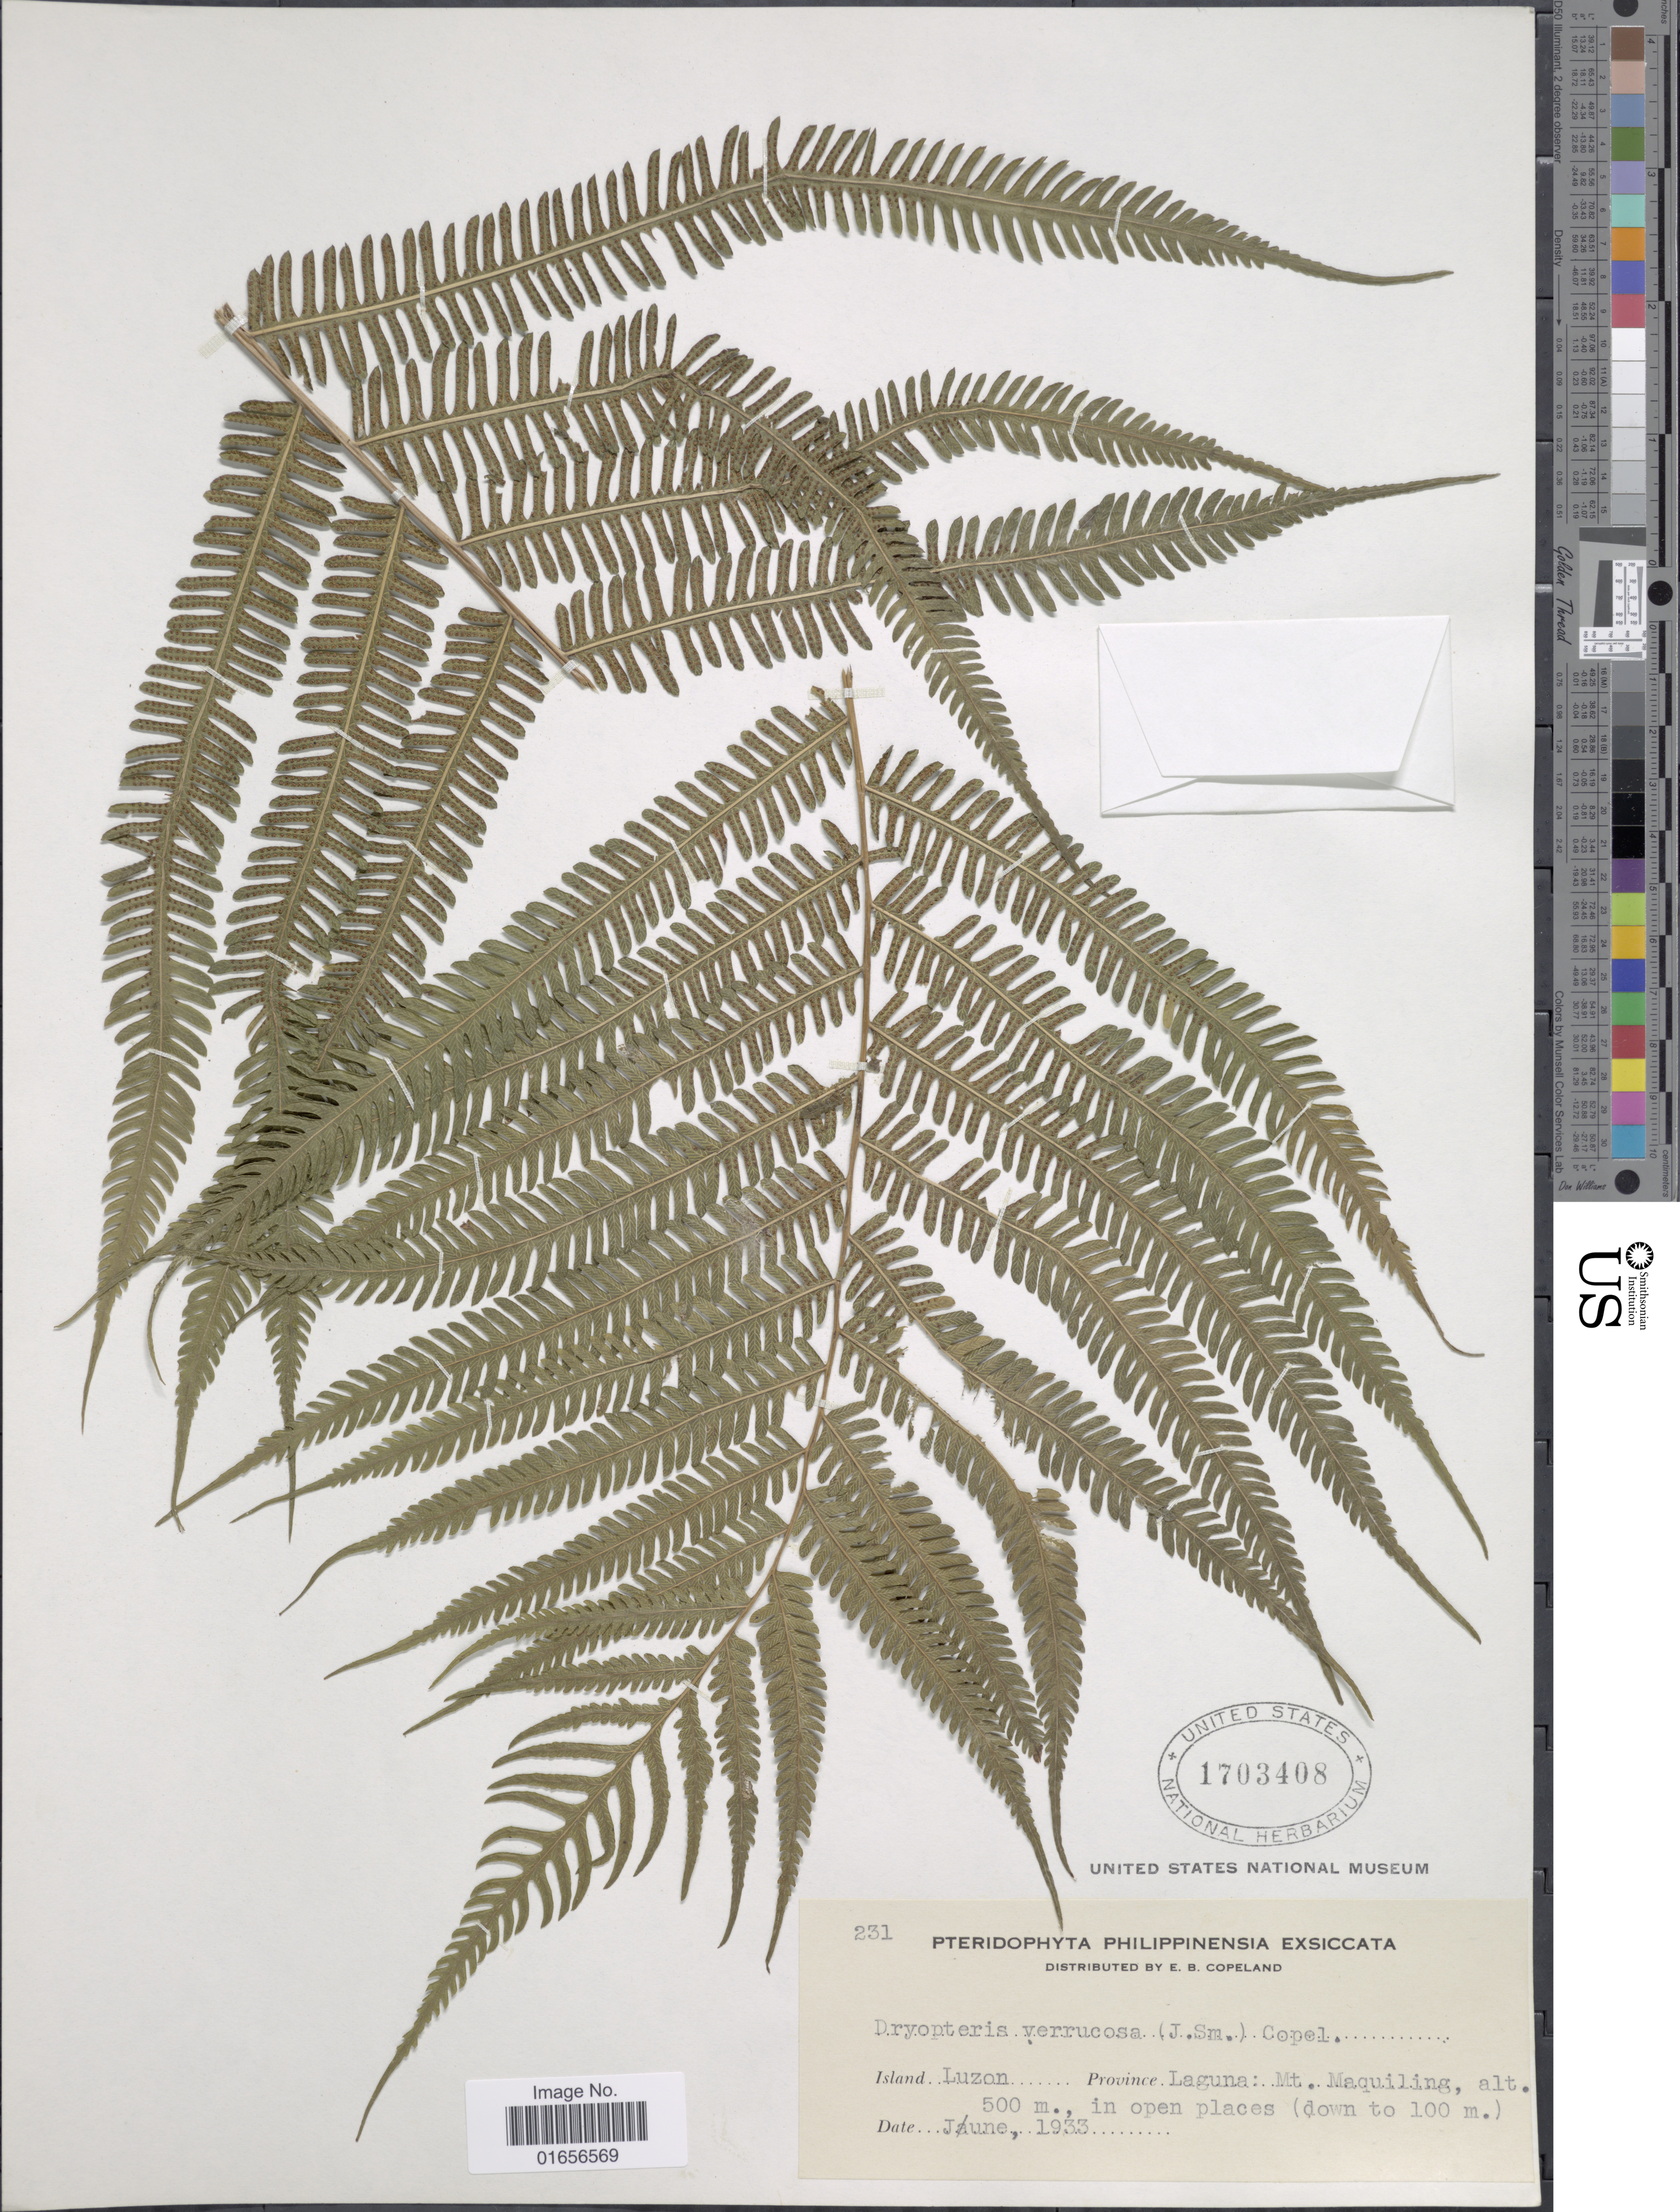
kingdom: Plantae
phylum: Tracheophyta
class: Polypodiopsida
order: Polypodiales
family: Thelypteridaceae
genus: Amphineuron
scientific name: Amphineuron immersum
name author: (Blume) Holttum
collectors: E. B. Copeland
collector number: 231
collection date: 1933-06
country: Philippines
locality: Island Luzon, province Lafguna: Mt. Maquiling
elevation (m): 100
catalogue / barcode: US 1703408